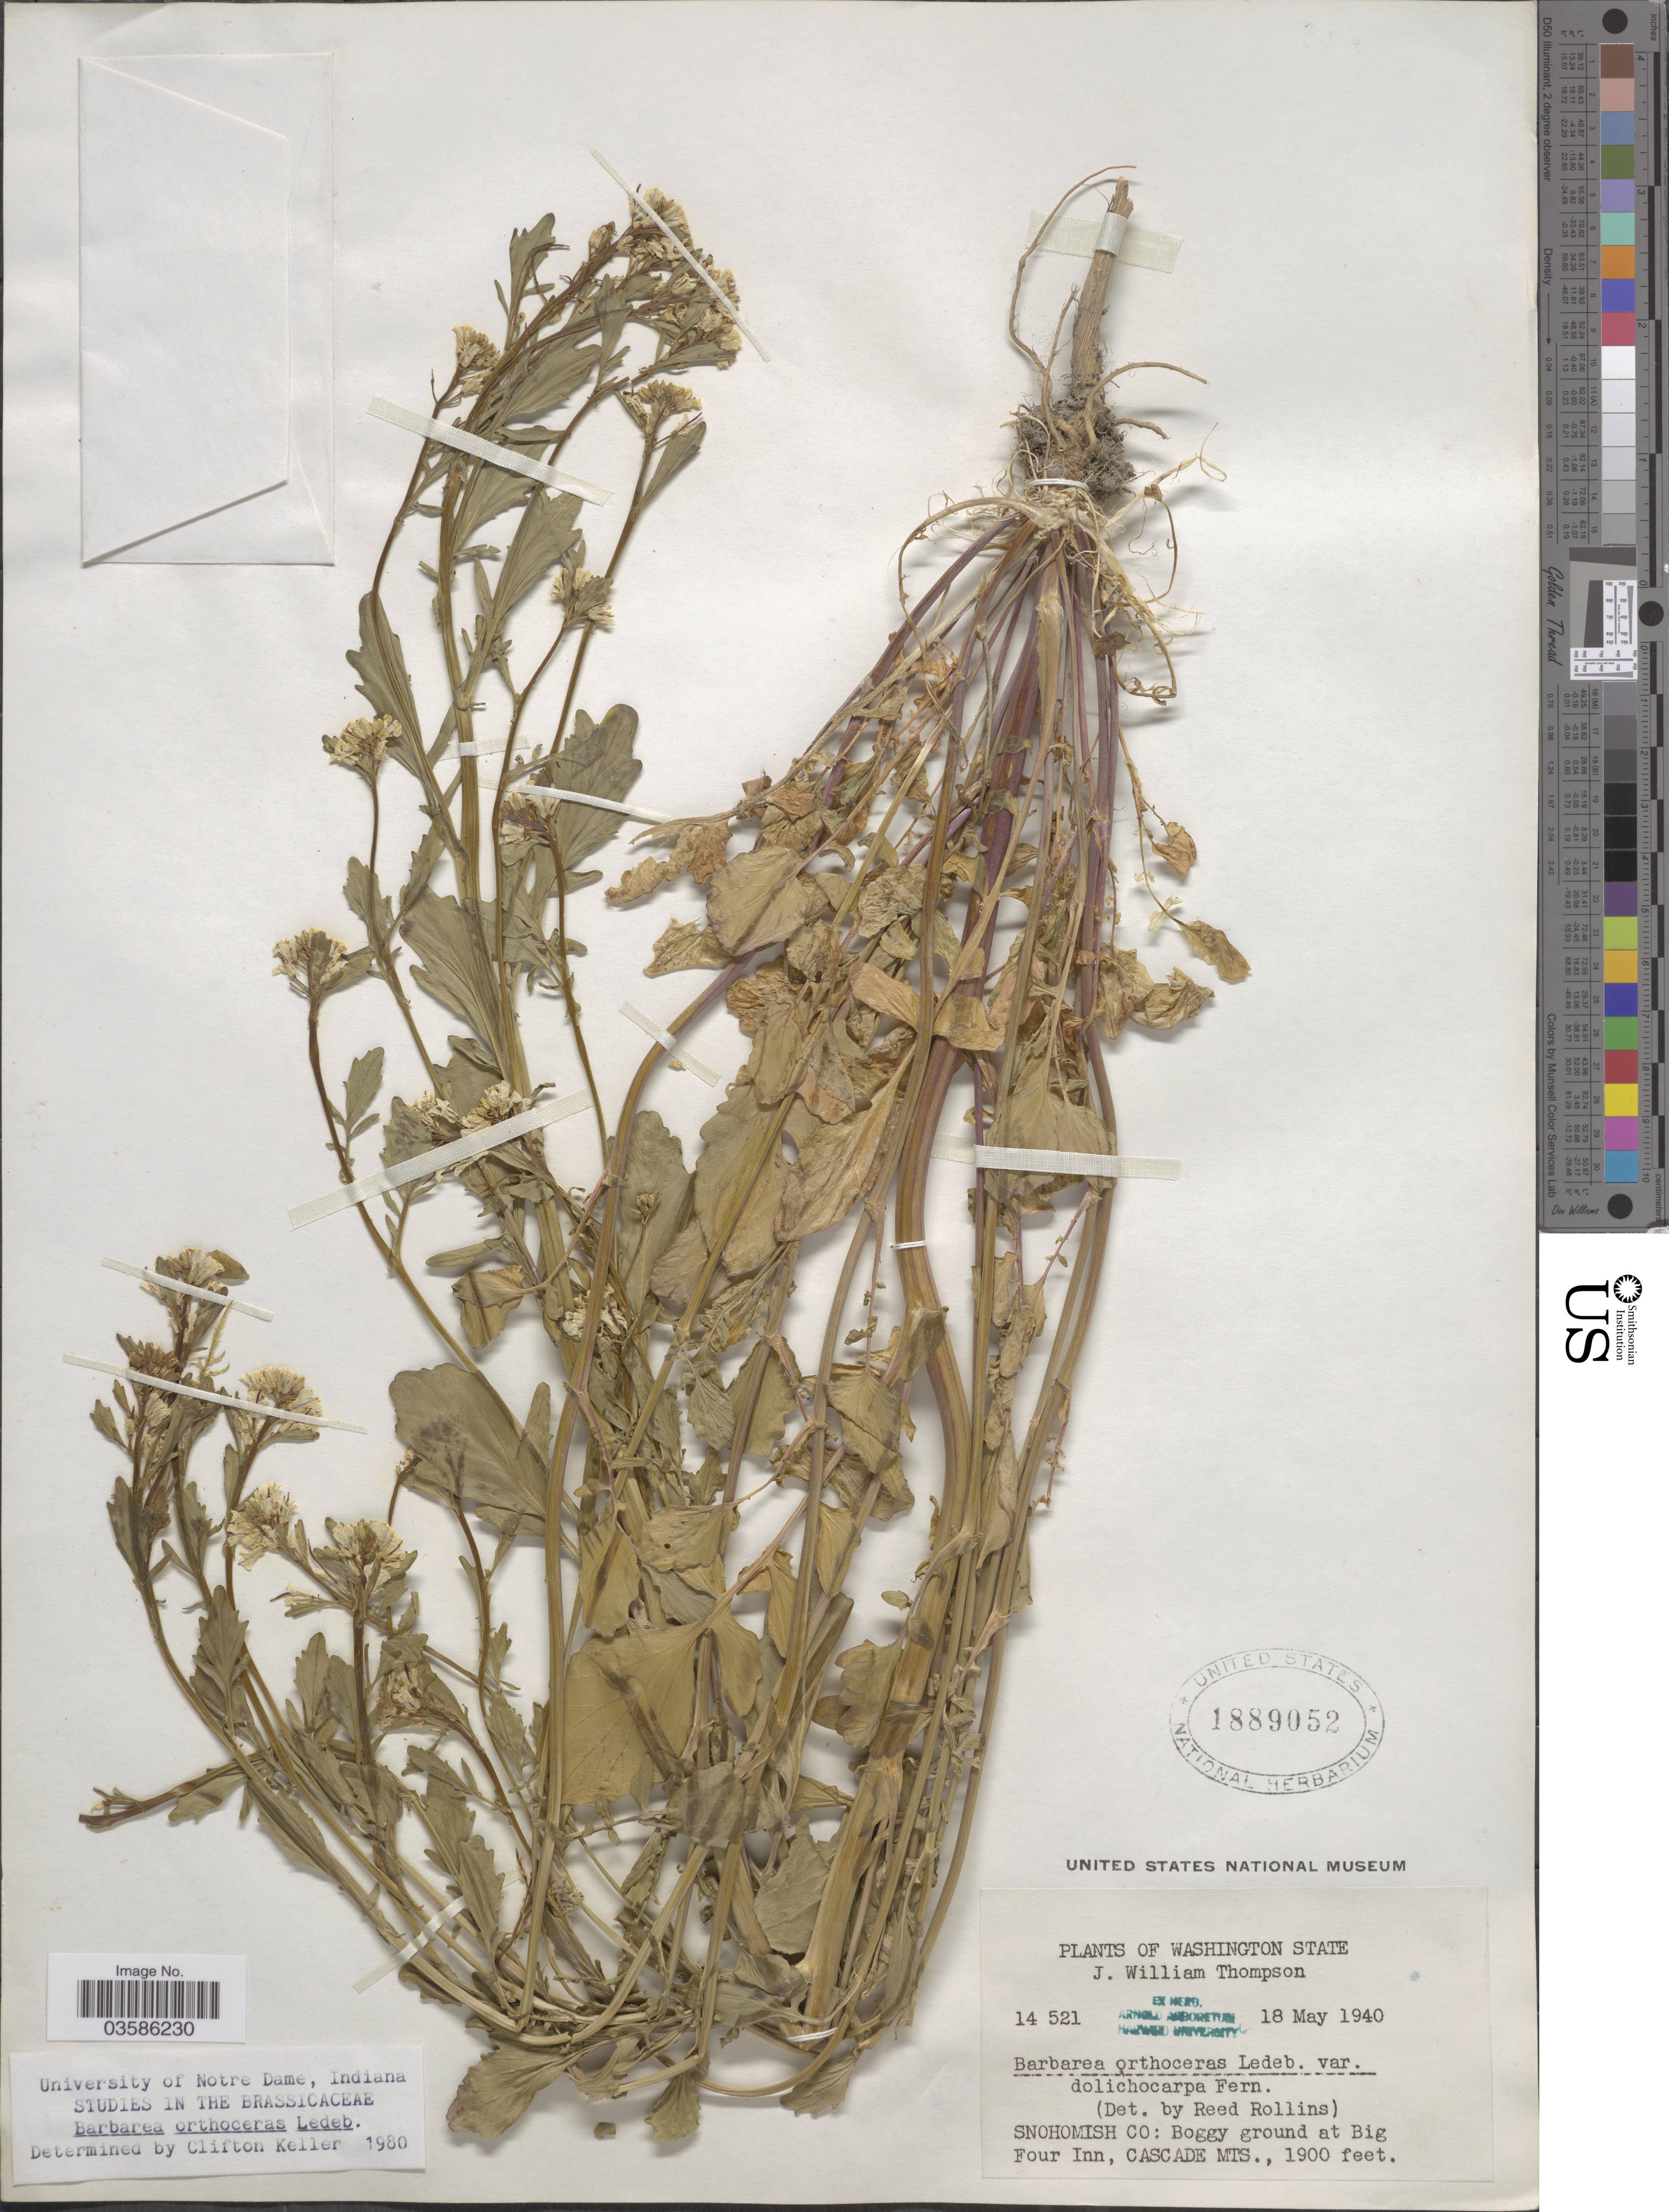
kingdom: Plantae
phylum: Tracheophyta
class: Magnoliopsida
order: Brassicales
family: Brassicaceae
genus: Barbarea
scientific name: Barbarea orthoceras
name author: Ledeb.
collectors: J. W. Thompson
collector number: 14521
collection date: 1940-05-18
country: United States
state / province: Washington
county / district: Snohomish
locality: Snohomish Co: Boggy ground at Big Four Inn, Cascade Mts.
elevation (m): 579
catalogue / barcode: US 1889052